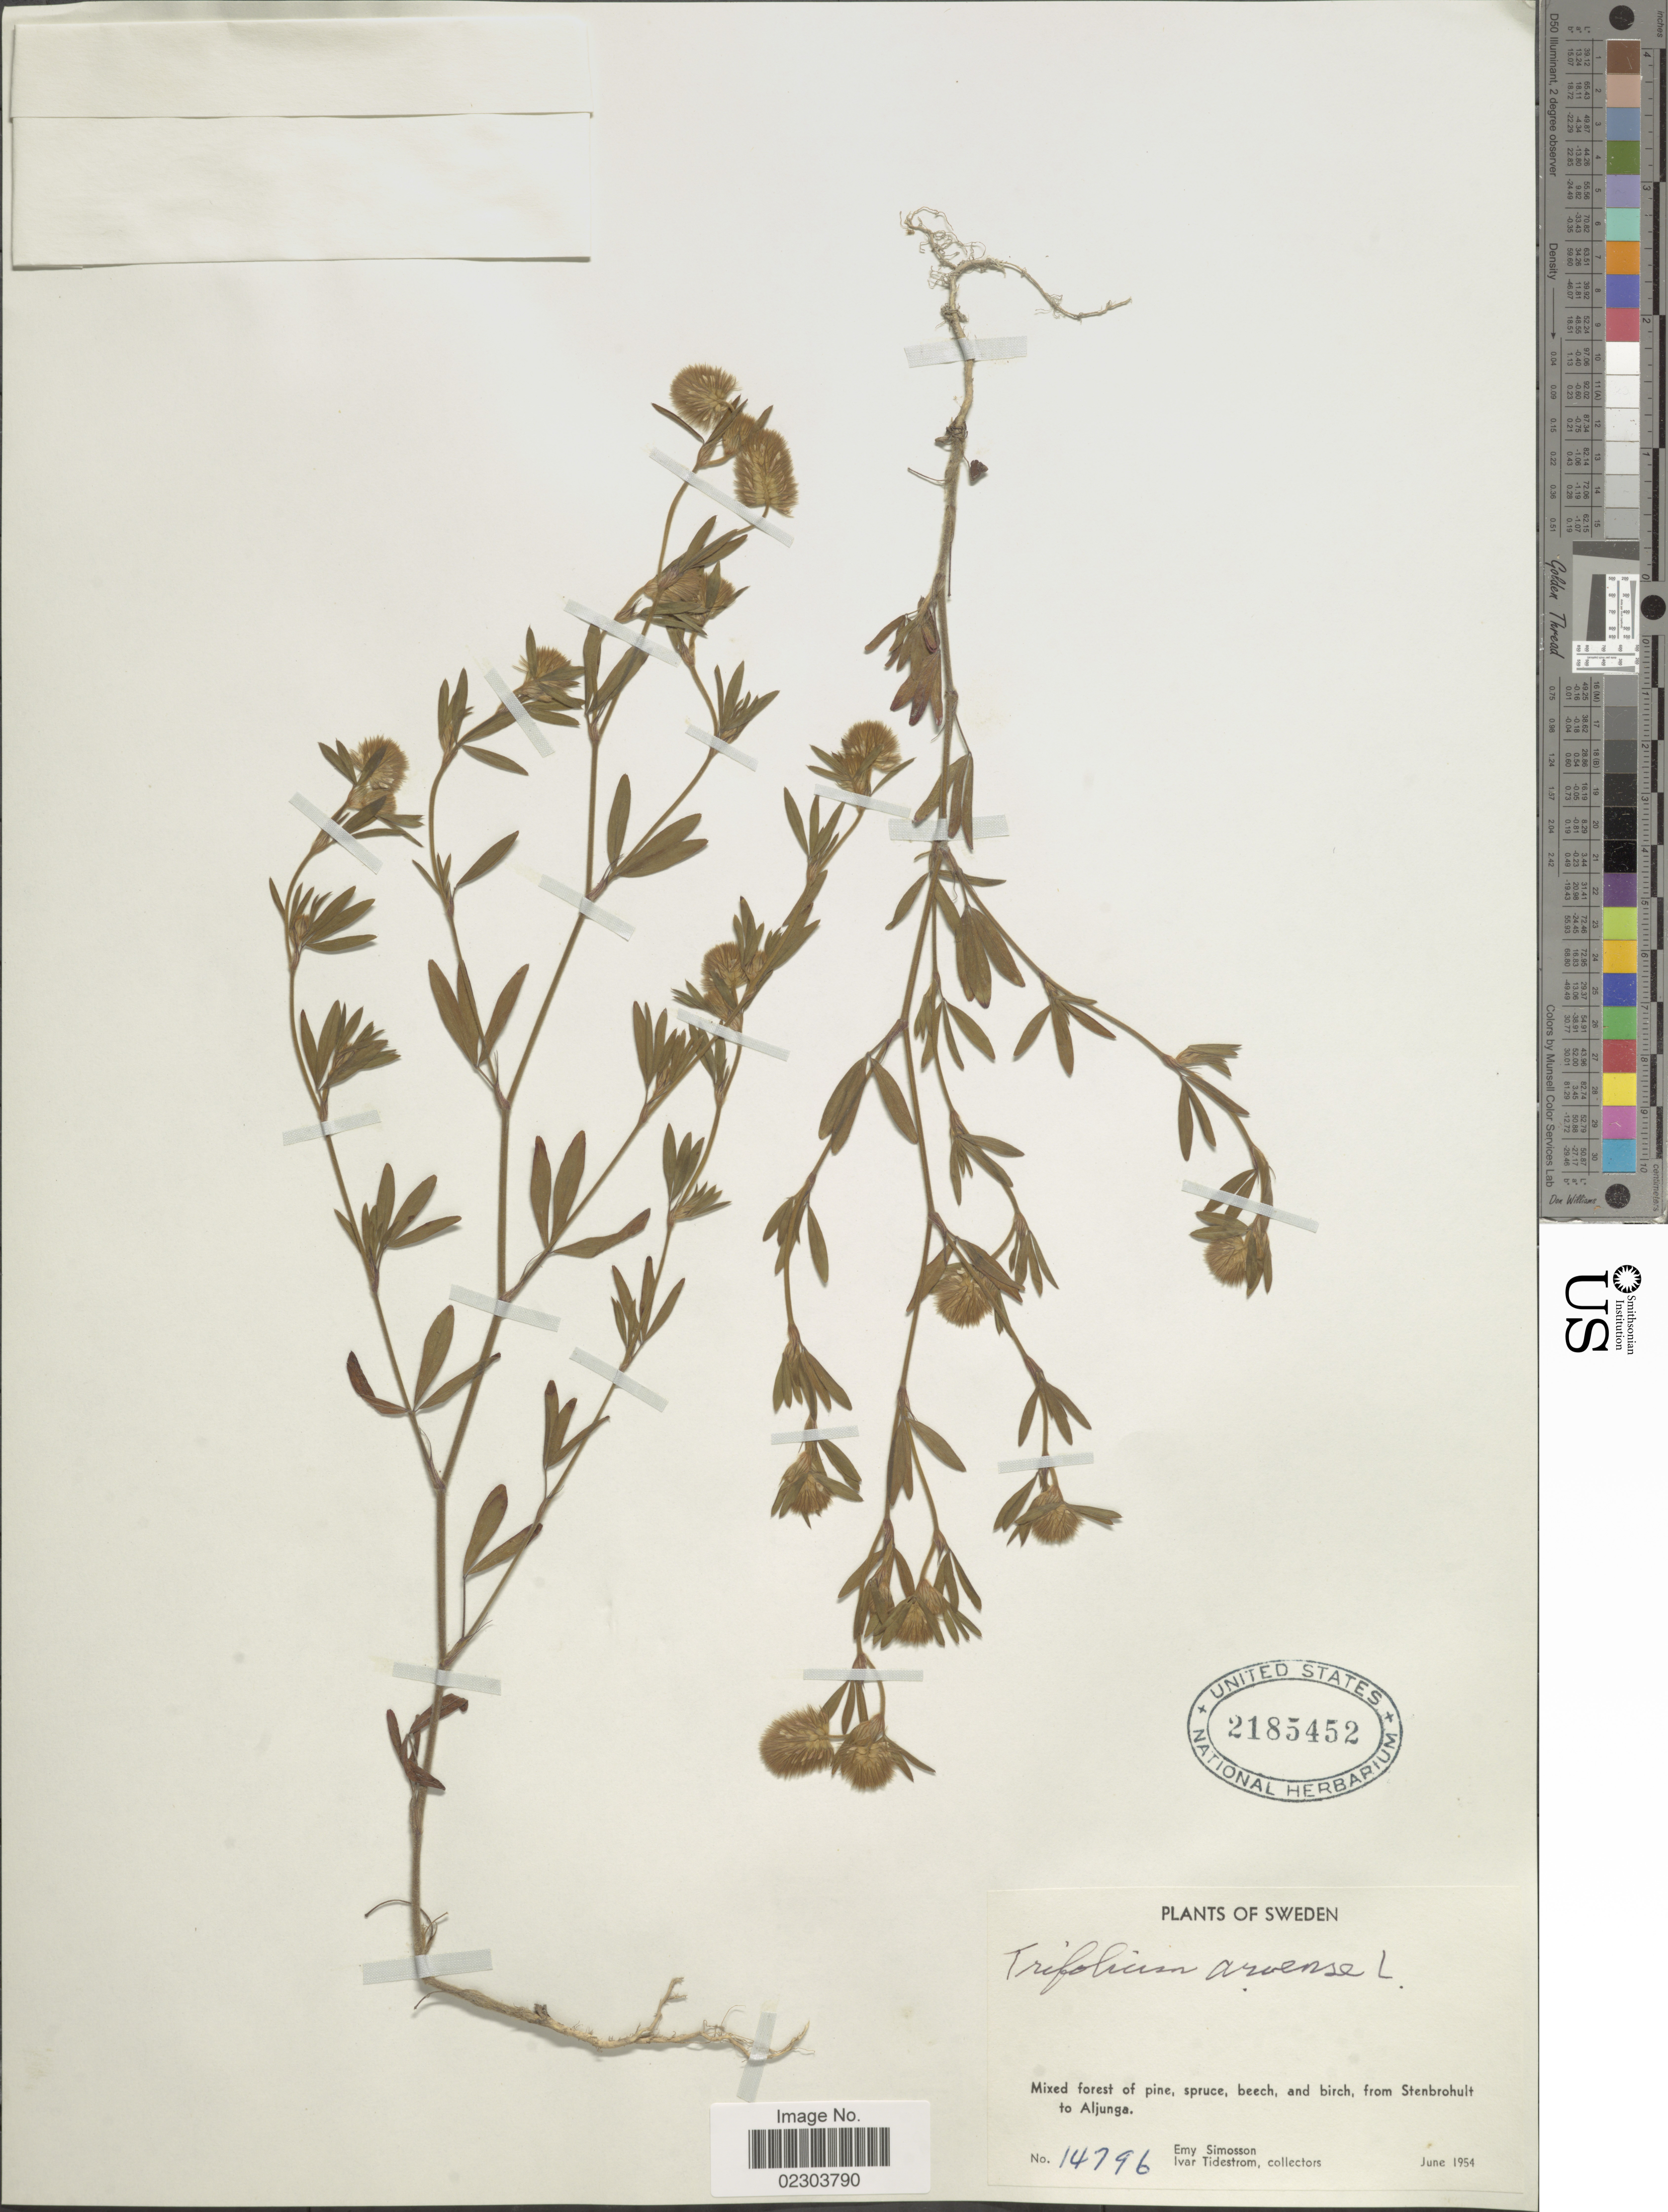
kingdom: Plantae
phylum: Tracheophyta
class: Magnoliopsida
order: Fabales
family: Fabaceae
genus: Trifolium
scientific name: Trifolium arvense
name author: L.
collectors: E. Simosson & I. F. Tidestrom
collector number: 14796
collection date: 1954-06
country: Sweden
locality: Mixed forest of pine, spruce, beech, and birchm from Stenbrohult to Aljunga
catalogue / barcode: US 2185452